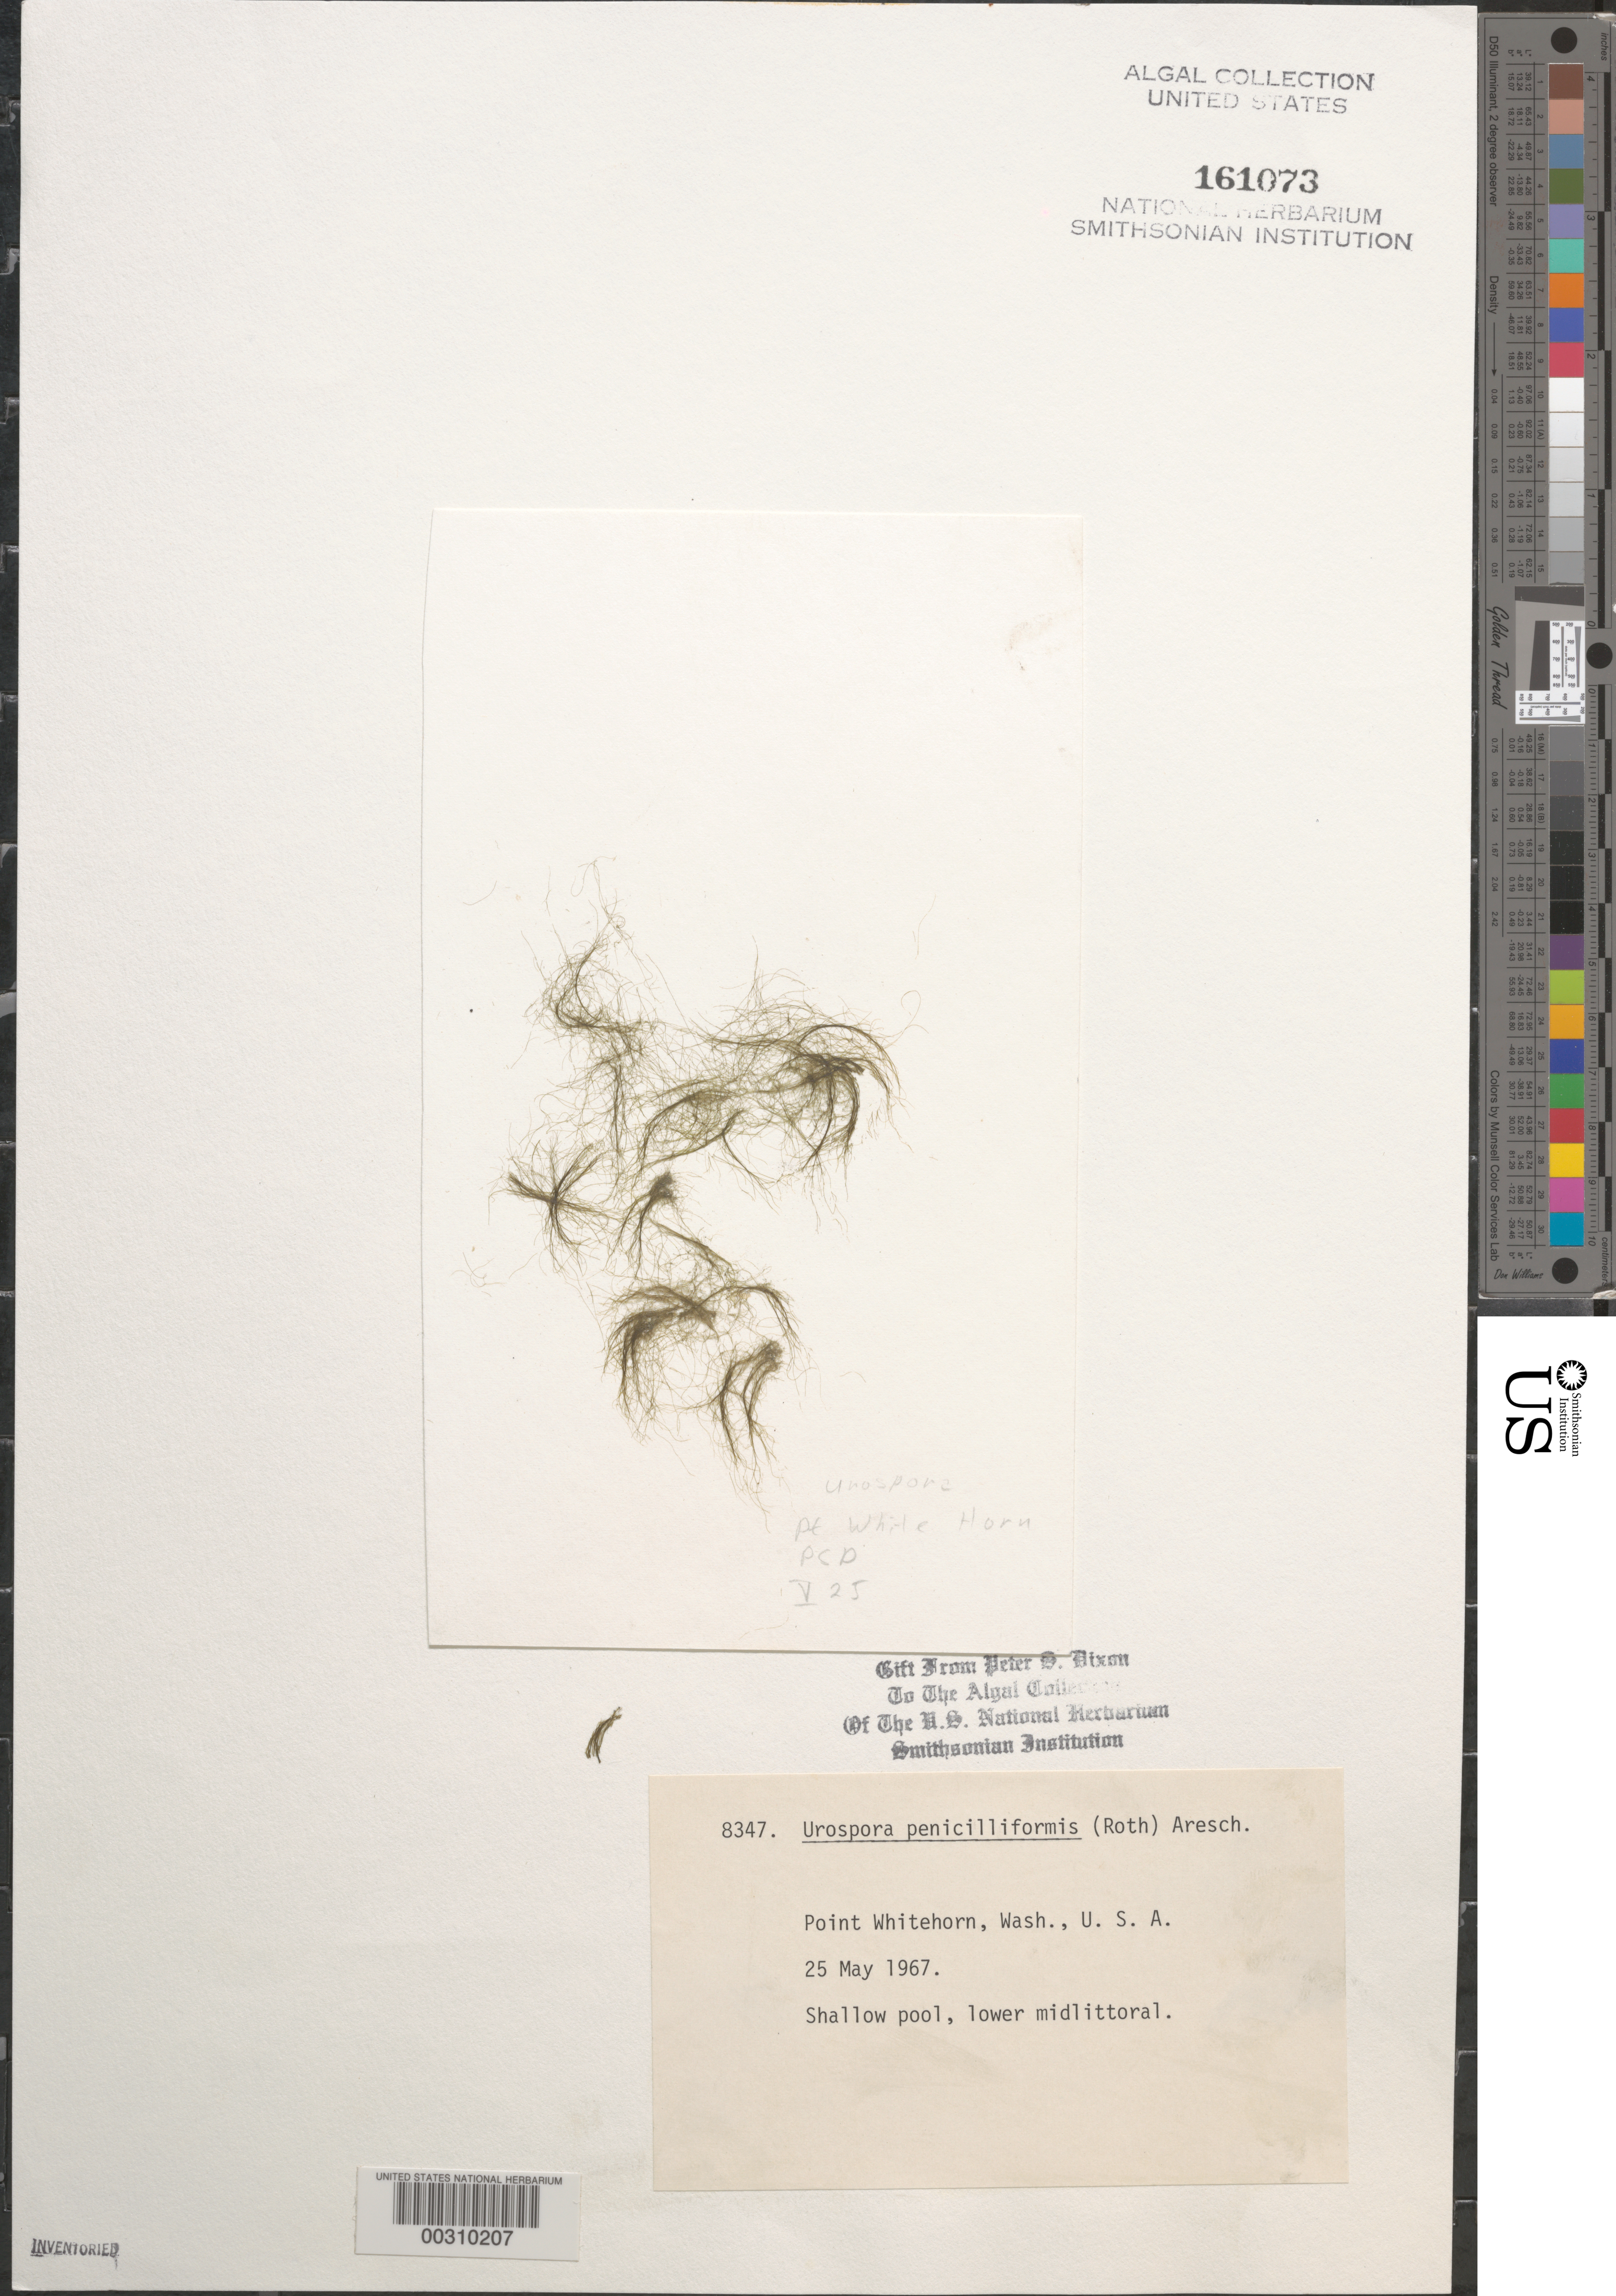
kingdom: Plantae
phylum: Chlorophyta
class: Ulvophyceae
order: Ulotrichales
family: Ulotrichaceae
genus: Urospora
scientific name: Urospora penicilliformis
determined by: Dixon, P. S.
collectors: P. S. Dixon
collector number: PSD 8347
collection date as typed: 25 May 1967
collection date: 1967-05-25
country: United States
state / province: Washington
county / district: Whatcom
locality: Point Whitehorn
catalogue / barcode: US 161073